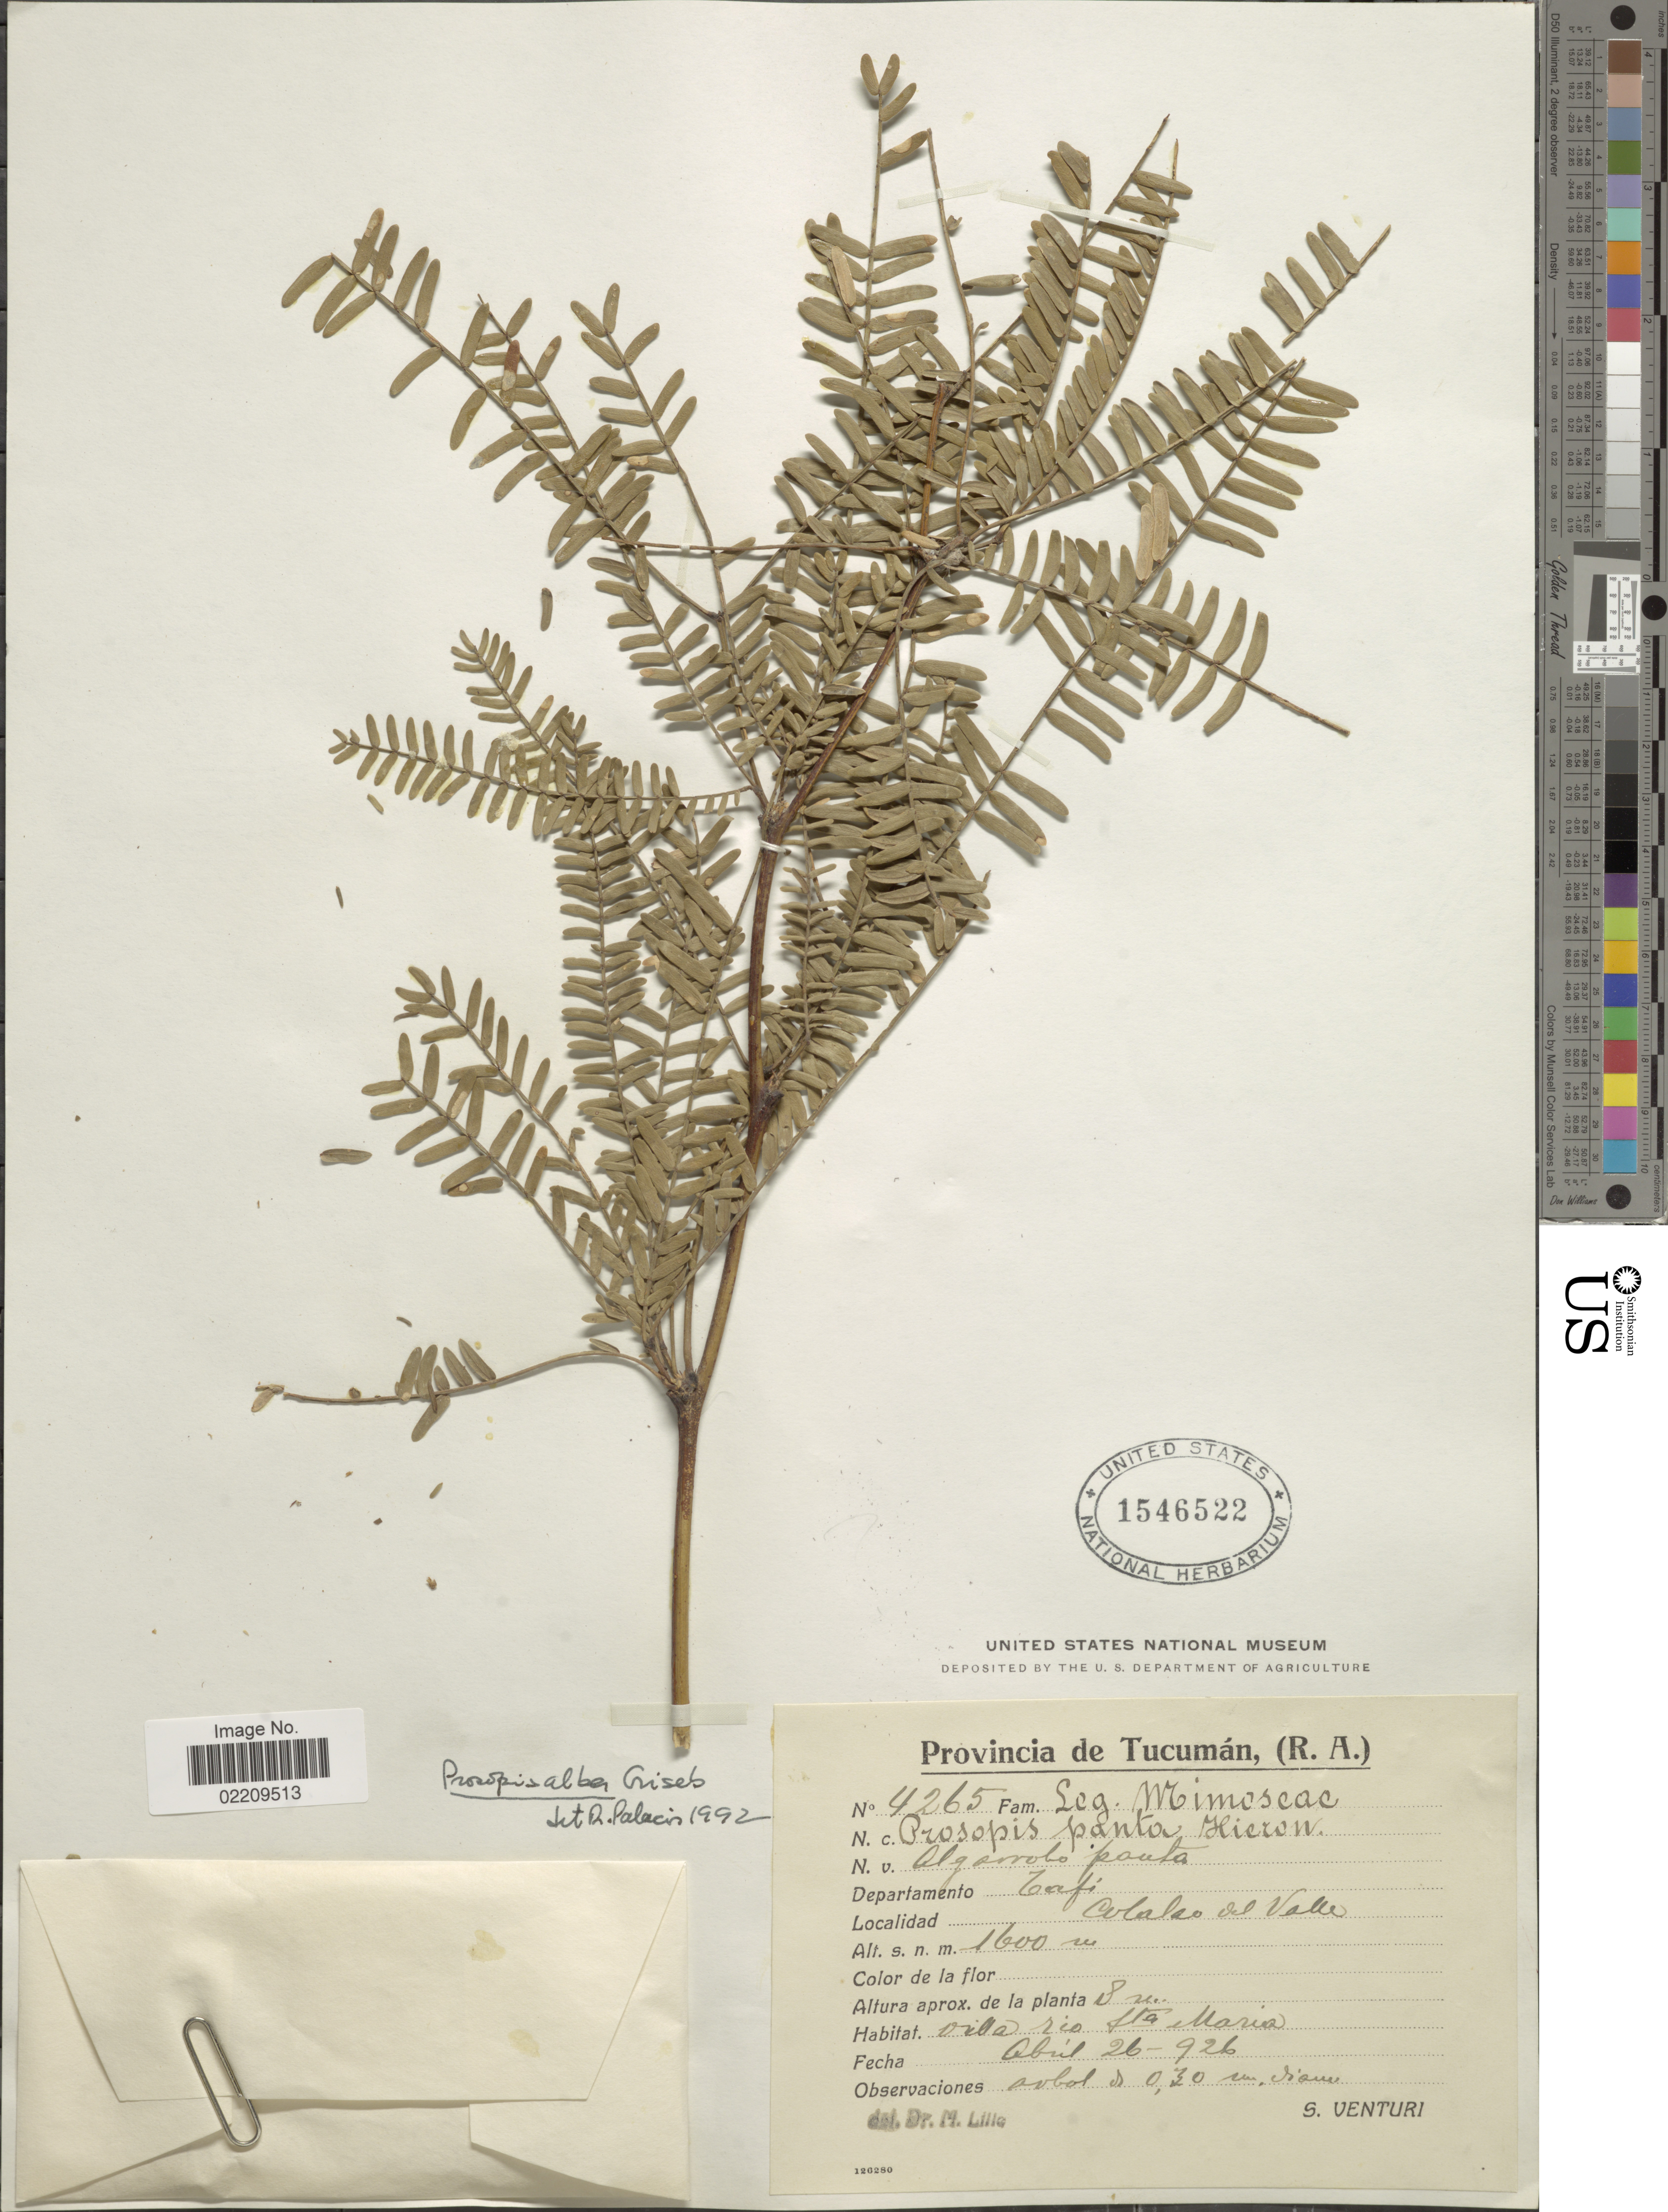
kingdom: Plantae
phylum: Tracheophyta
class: Magnoliopsida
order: Fabales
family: Fabaceae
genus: Neltuma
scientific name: Neltuma alba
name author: (Griseb.) C. E. Hughes & G.P. Lewis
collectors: S. Venturi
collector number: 4265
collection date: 1926-04-26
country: Argentina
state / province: Tucuman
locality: Provincia de Tucuman, (R.A.). Departamento: Tafi. Colalao del Valle.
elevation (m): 1600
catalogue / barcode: US 1546522